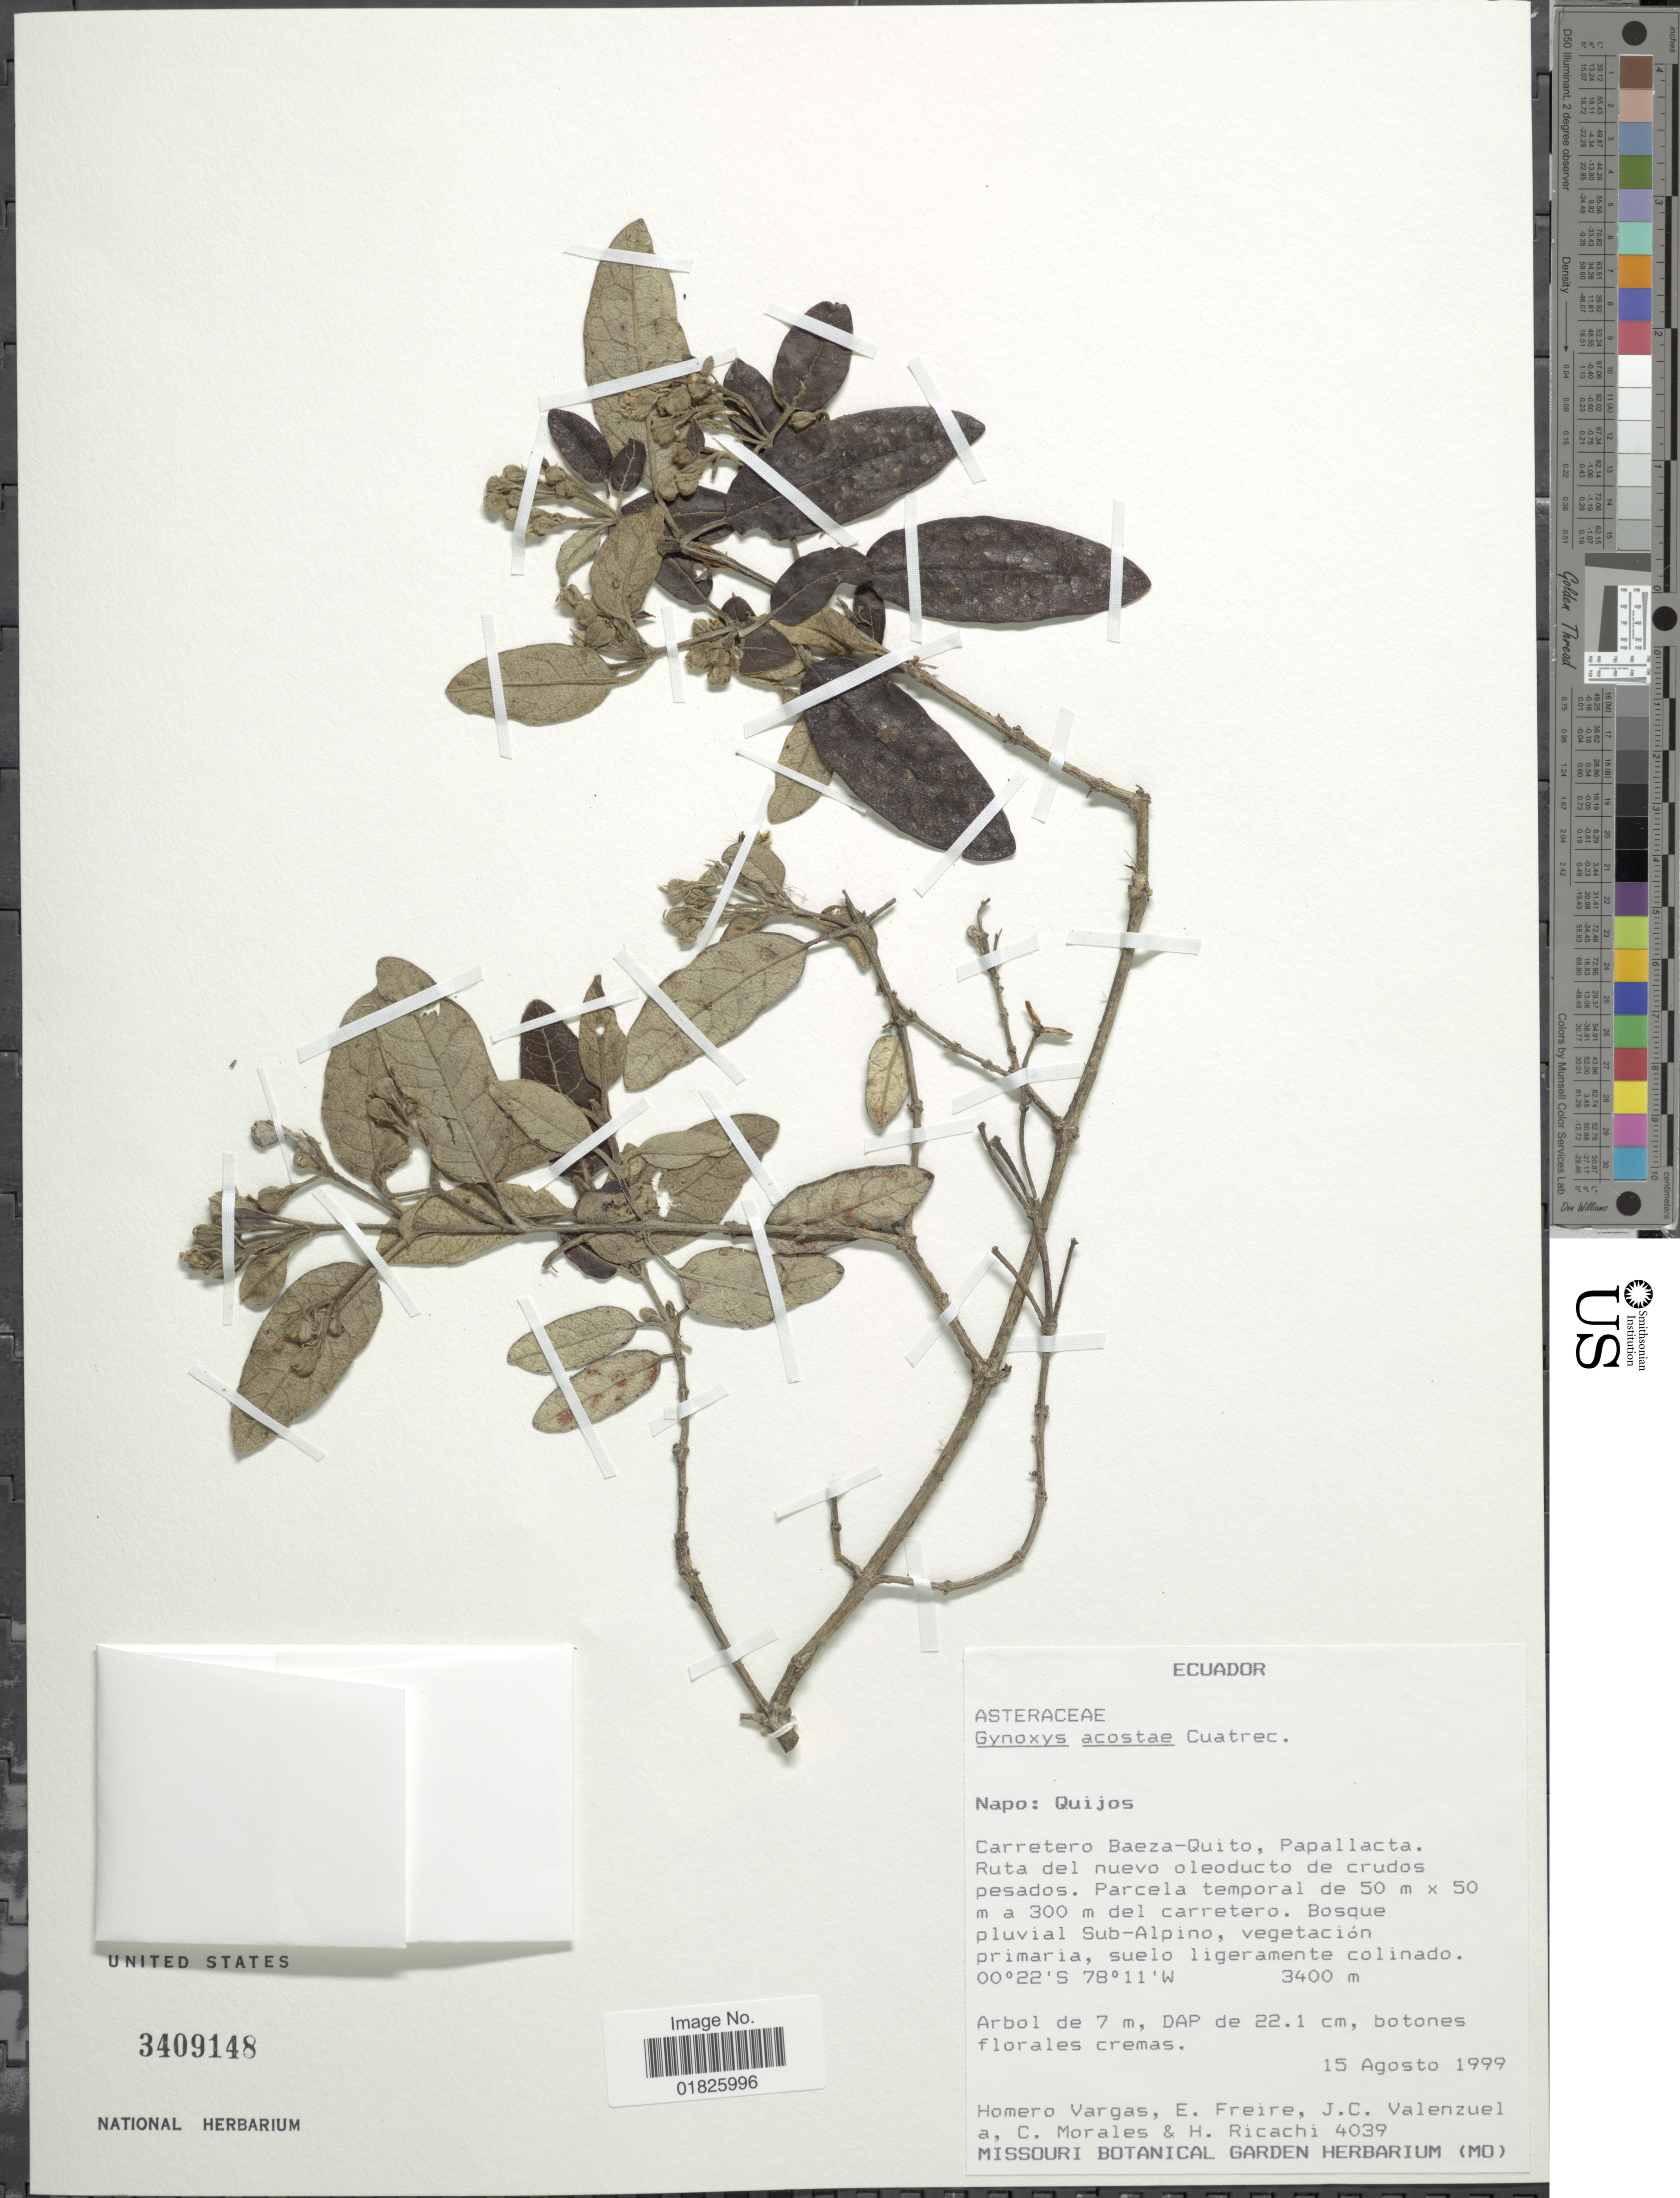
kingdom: Plantae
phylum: Tracheophyta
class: Magnoliopsida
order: Asterales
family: Asteraceae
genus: Gynoxys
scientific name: Gynoxys acostae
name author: Cuatrec.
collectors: H. Vargas, E. Freire, J. Valenzuela, C. Morales & H. Ricachi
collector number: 4039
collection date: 1999-08-15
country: Ecuador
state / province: Napo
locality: Quijos, Carretera Baeza-Quito, papallacta Ruta del nuevo oleoducto de crudos pesados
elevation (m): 3400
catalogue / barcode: US 3409148